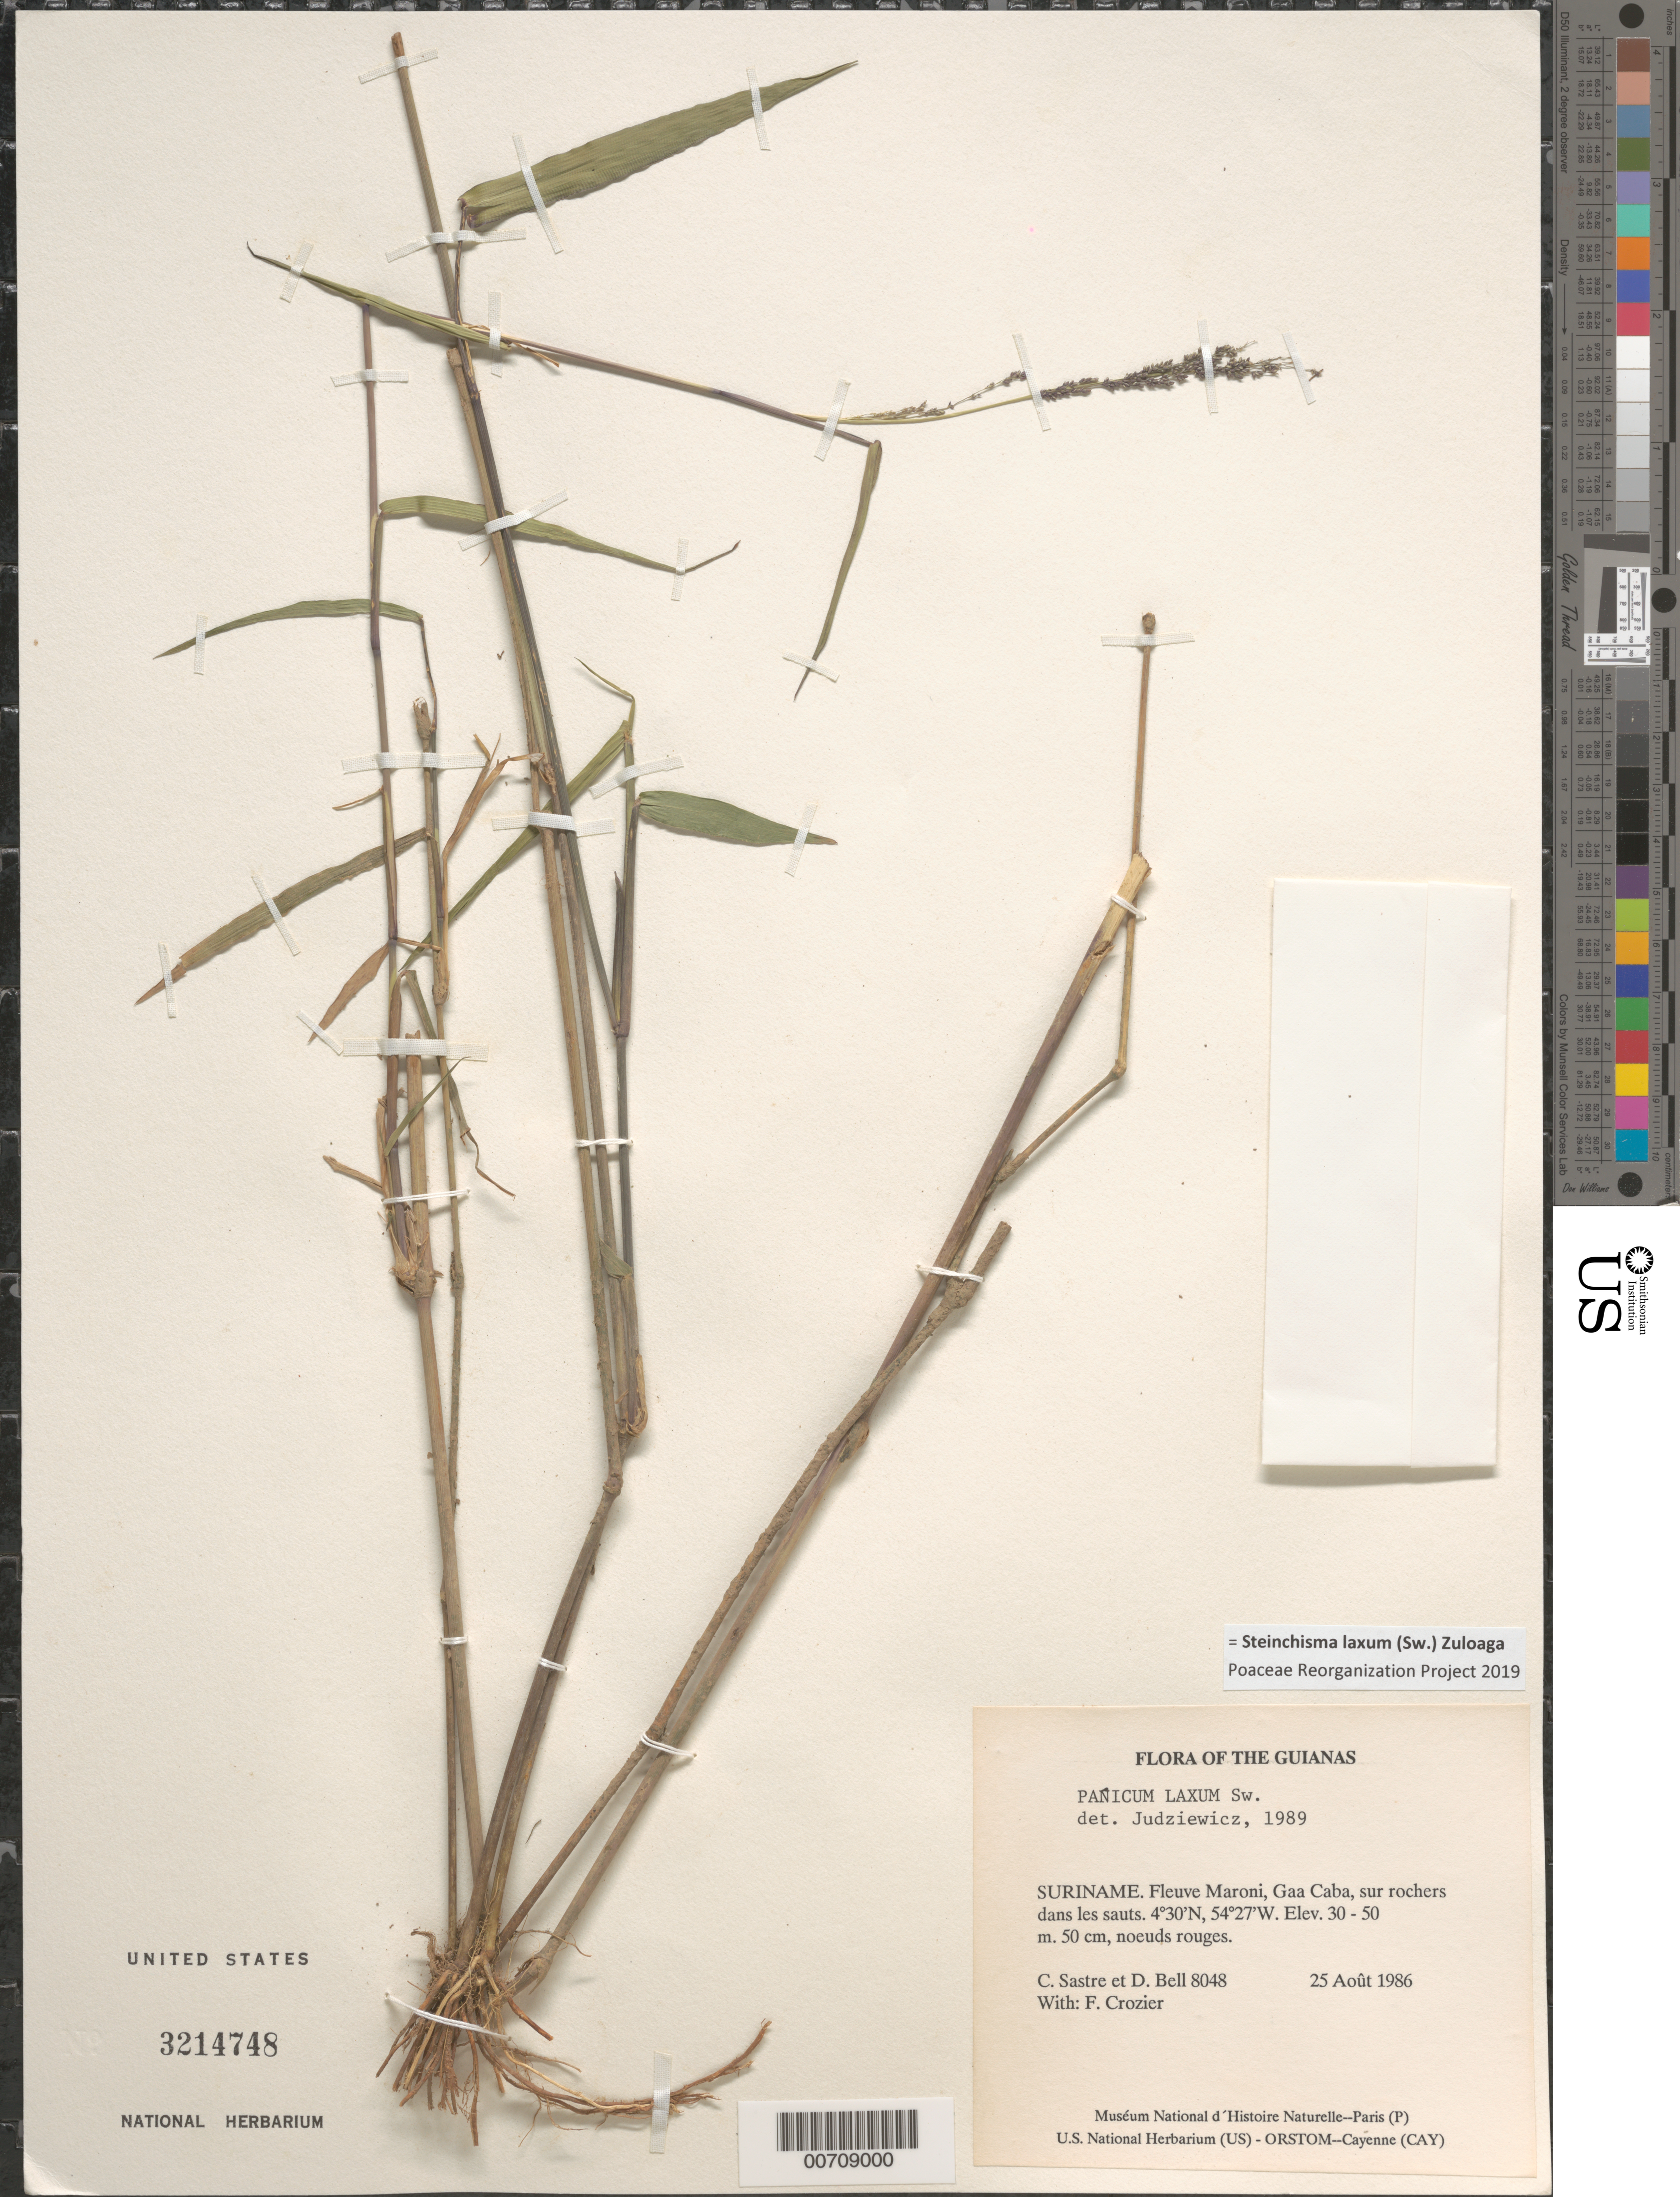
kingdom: Plantae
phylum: Tracheophyta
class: Liliopsida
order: Poales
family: Poaceae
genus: Panicum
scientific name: Panicum laxum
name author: Sw.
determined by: Judziewicz, E. J.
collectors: C. H. L. Sastre, D. A. Bell & F. Crozier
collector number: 8048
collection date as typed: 25 August 1986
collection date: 1986-08-25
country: Suriname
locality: Fleuve Maroni, Gaa Caba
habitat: sur rochers dans les sauts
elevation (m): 30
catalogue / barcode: US 3214748